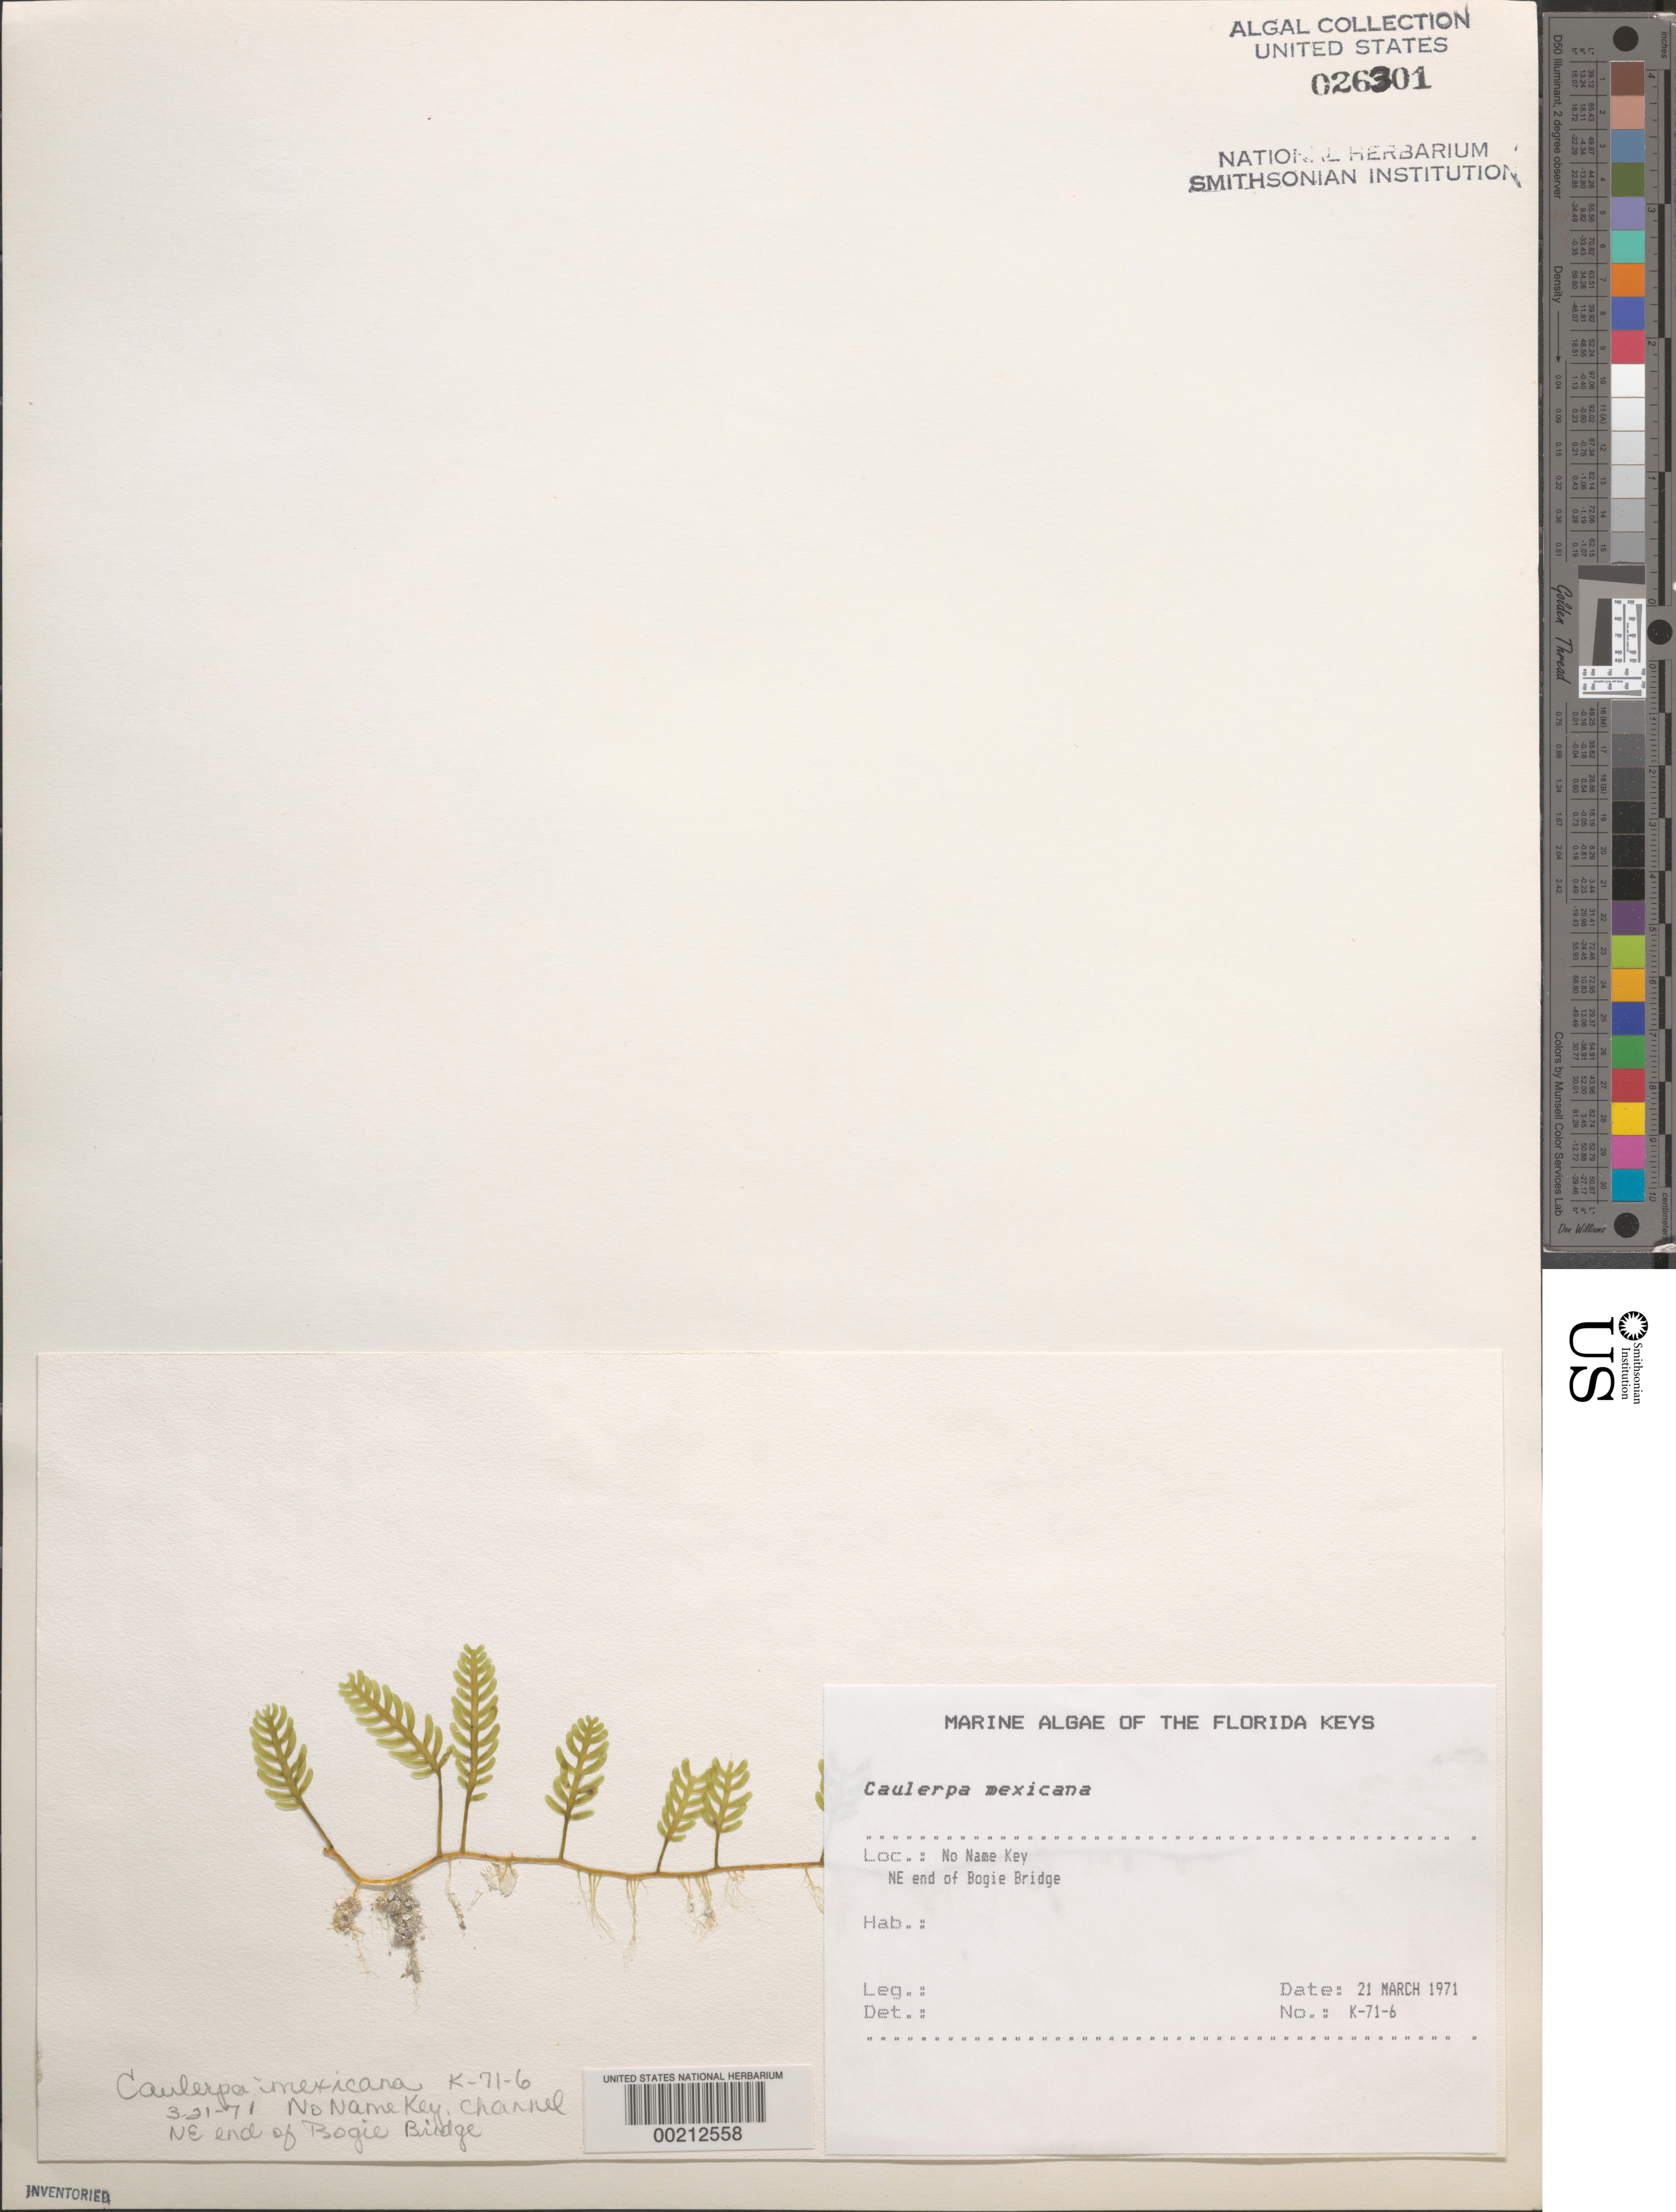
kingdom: Plantae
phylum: Chlorophyta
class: Ulvophyceae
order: Bryopsidales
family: Caulerpaceae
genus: Caulerpa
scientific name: Caulerpa mexicana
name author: Sond. ex Kütz.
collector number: K-71-6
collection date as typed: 21 Mar 1971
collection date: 1971-03-21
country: United States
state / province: Florida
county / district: Monroe County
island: No Name Key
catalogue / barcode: US 26301